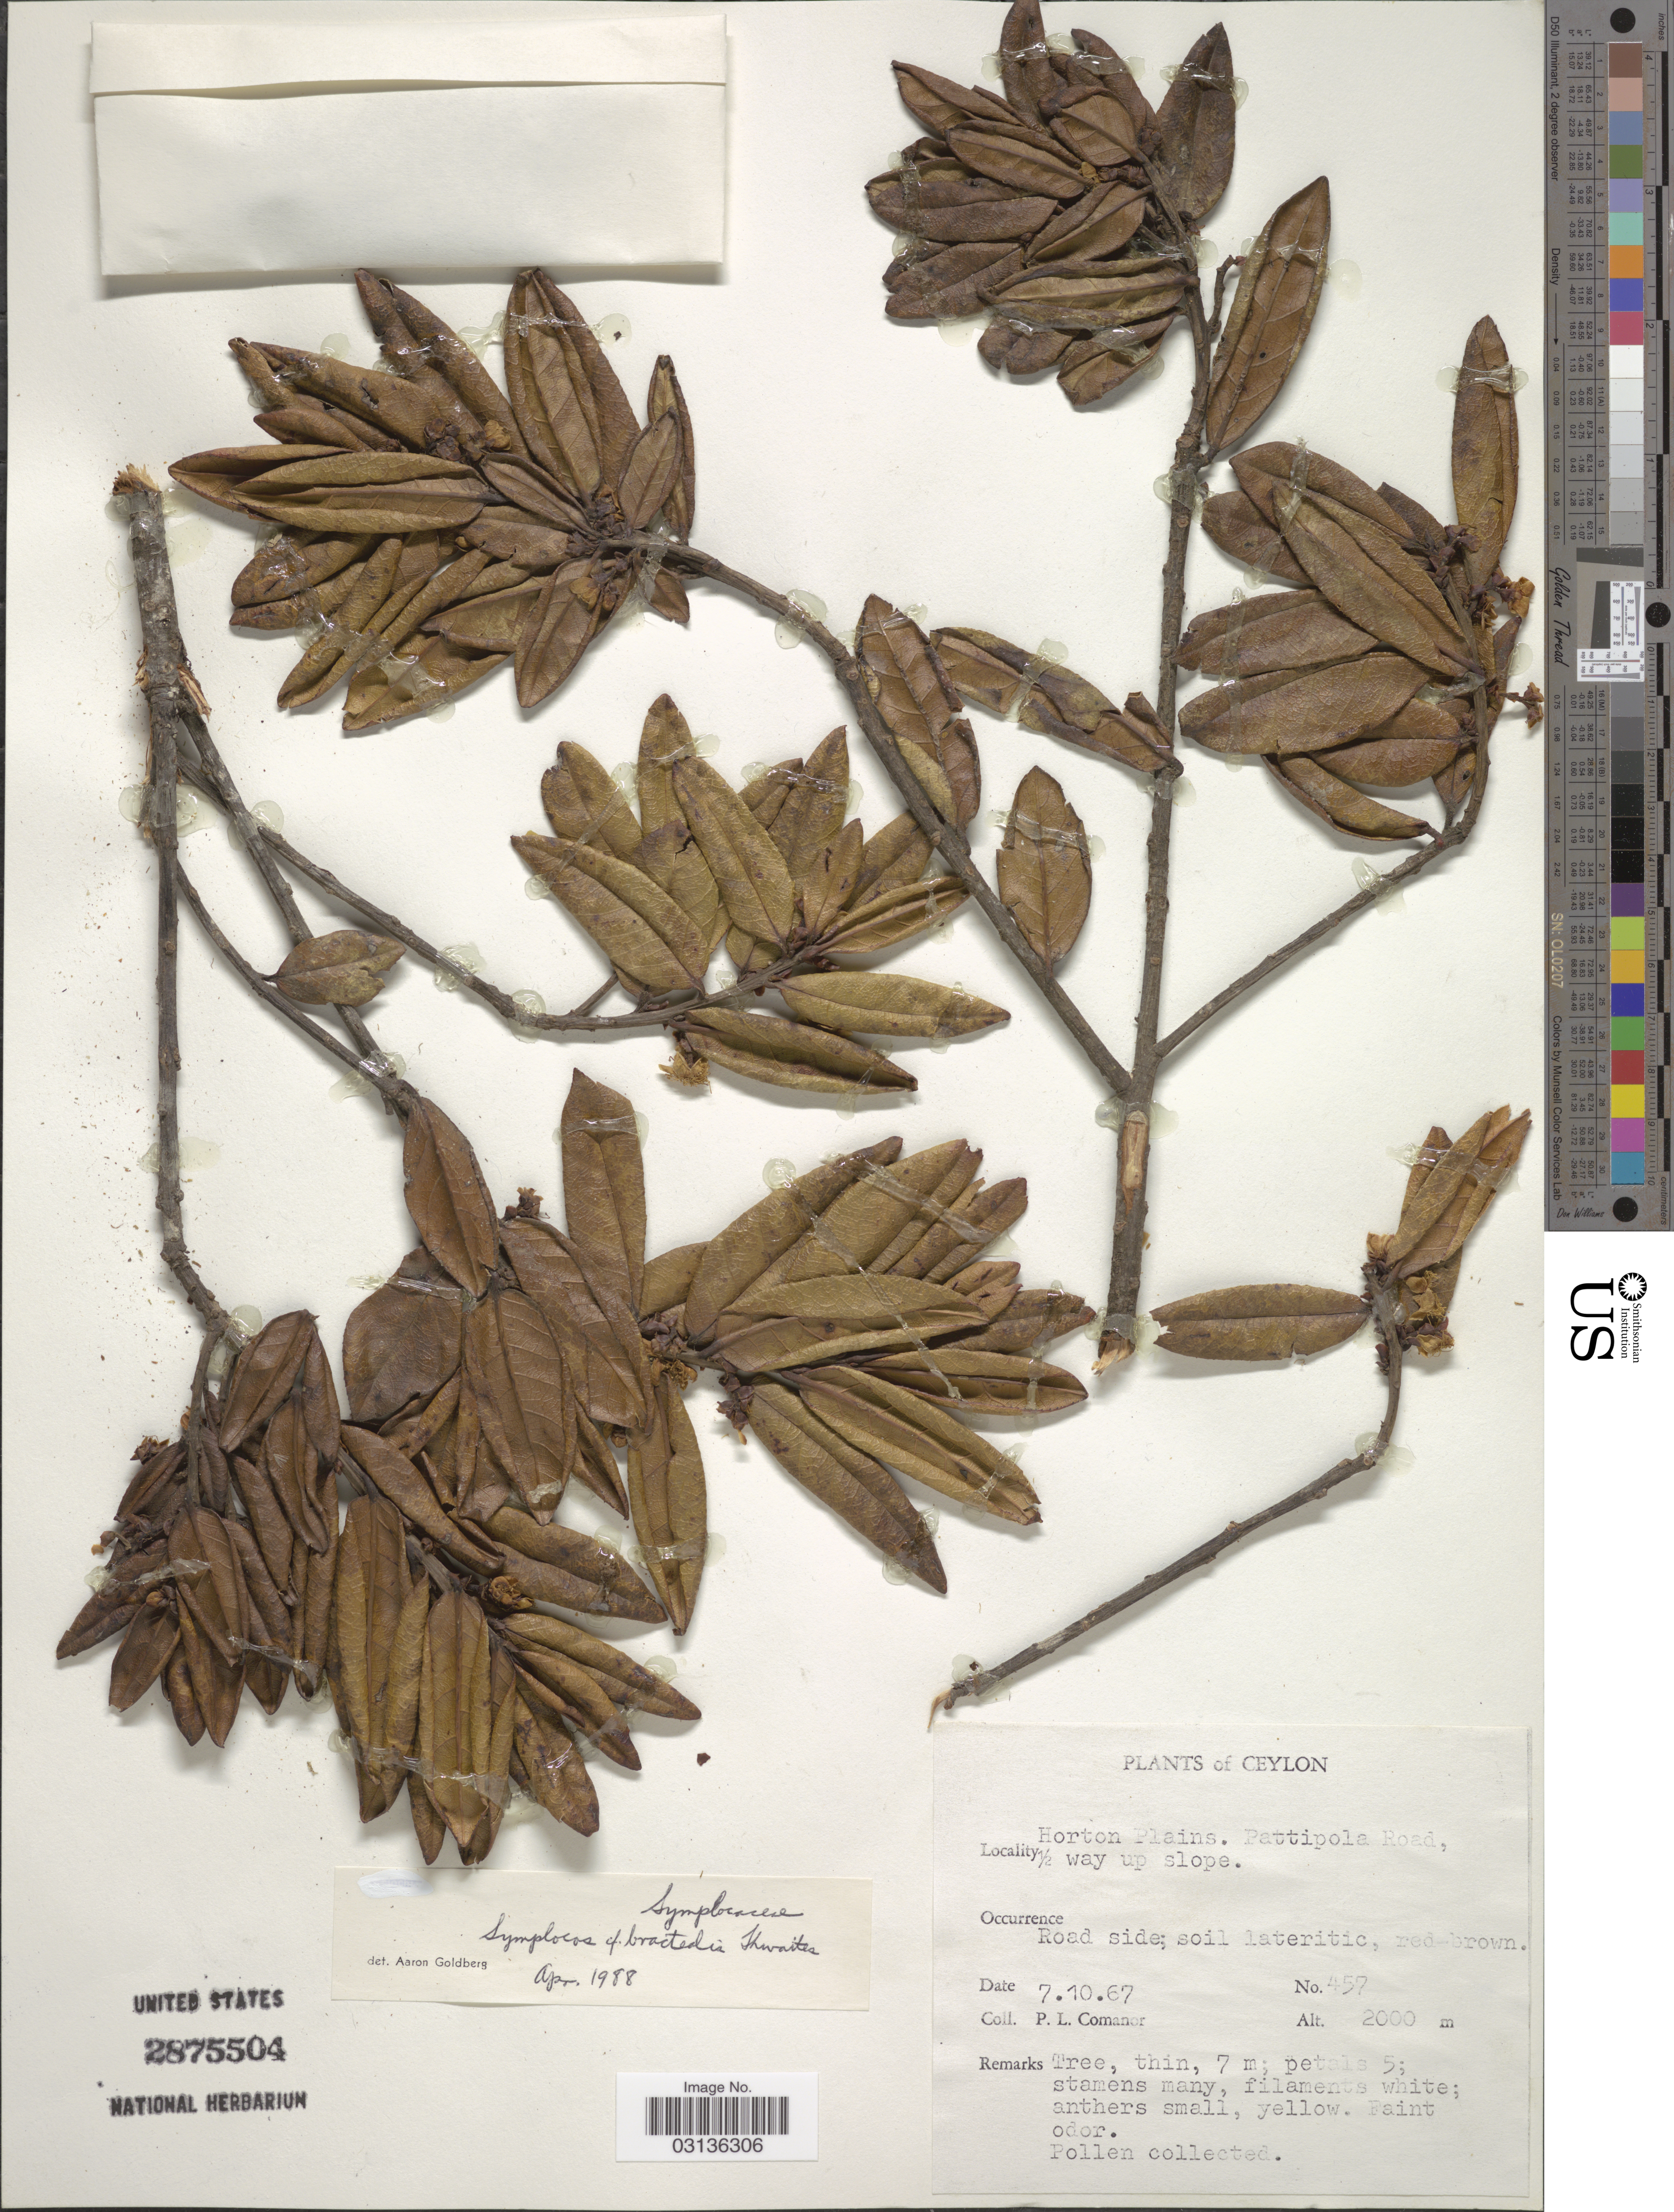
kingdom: Plantae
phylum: Tracheophyta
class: Magnoliopsida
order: Ericales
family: Symplocaceae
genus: Symplocos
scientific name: Symplocos bractealis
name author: Thwaites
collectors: P. Comanor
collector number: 457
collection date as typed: Transcribed d/m/y: 7/10/67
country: Sri Lanka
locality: Ceylon. Horton Plains. Pattipola Road, ½ way up slope.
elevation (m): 2000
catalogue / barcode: US 2875504